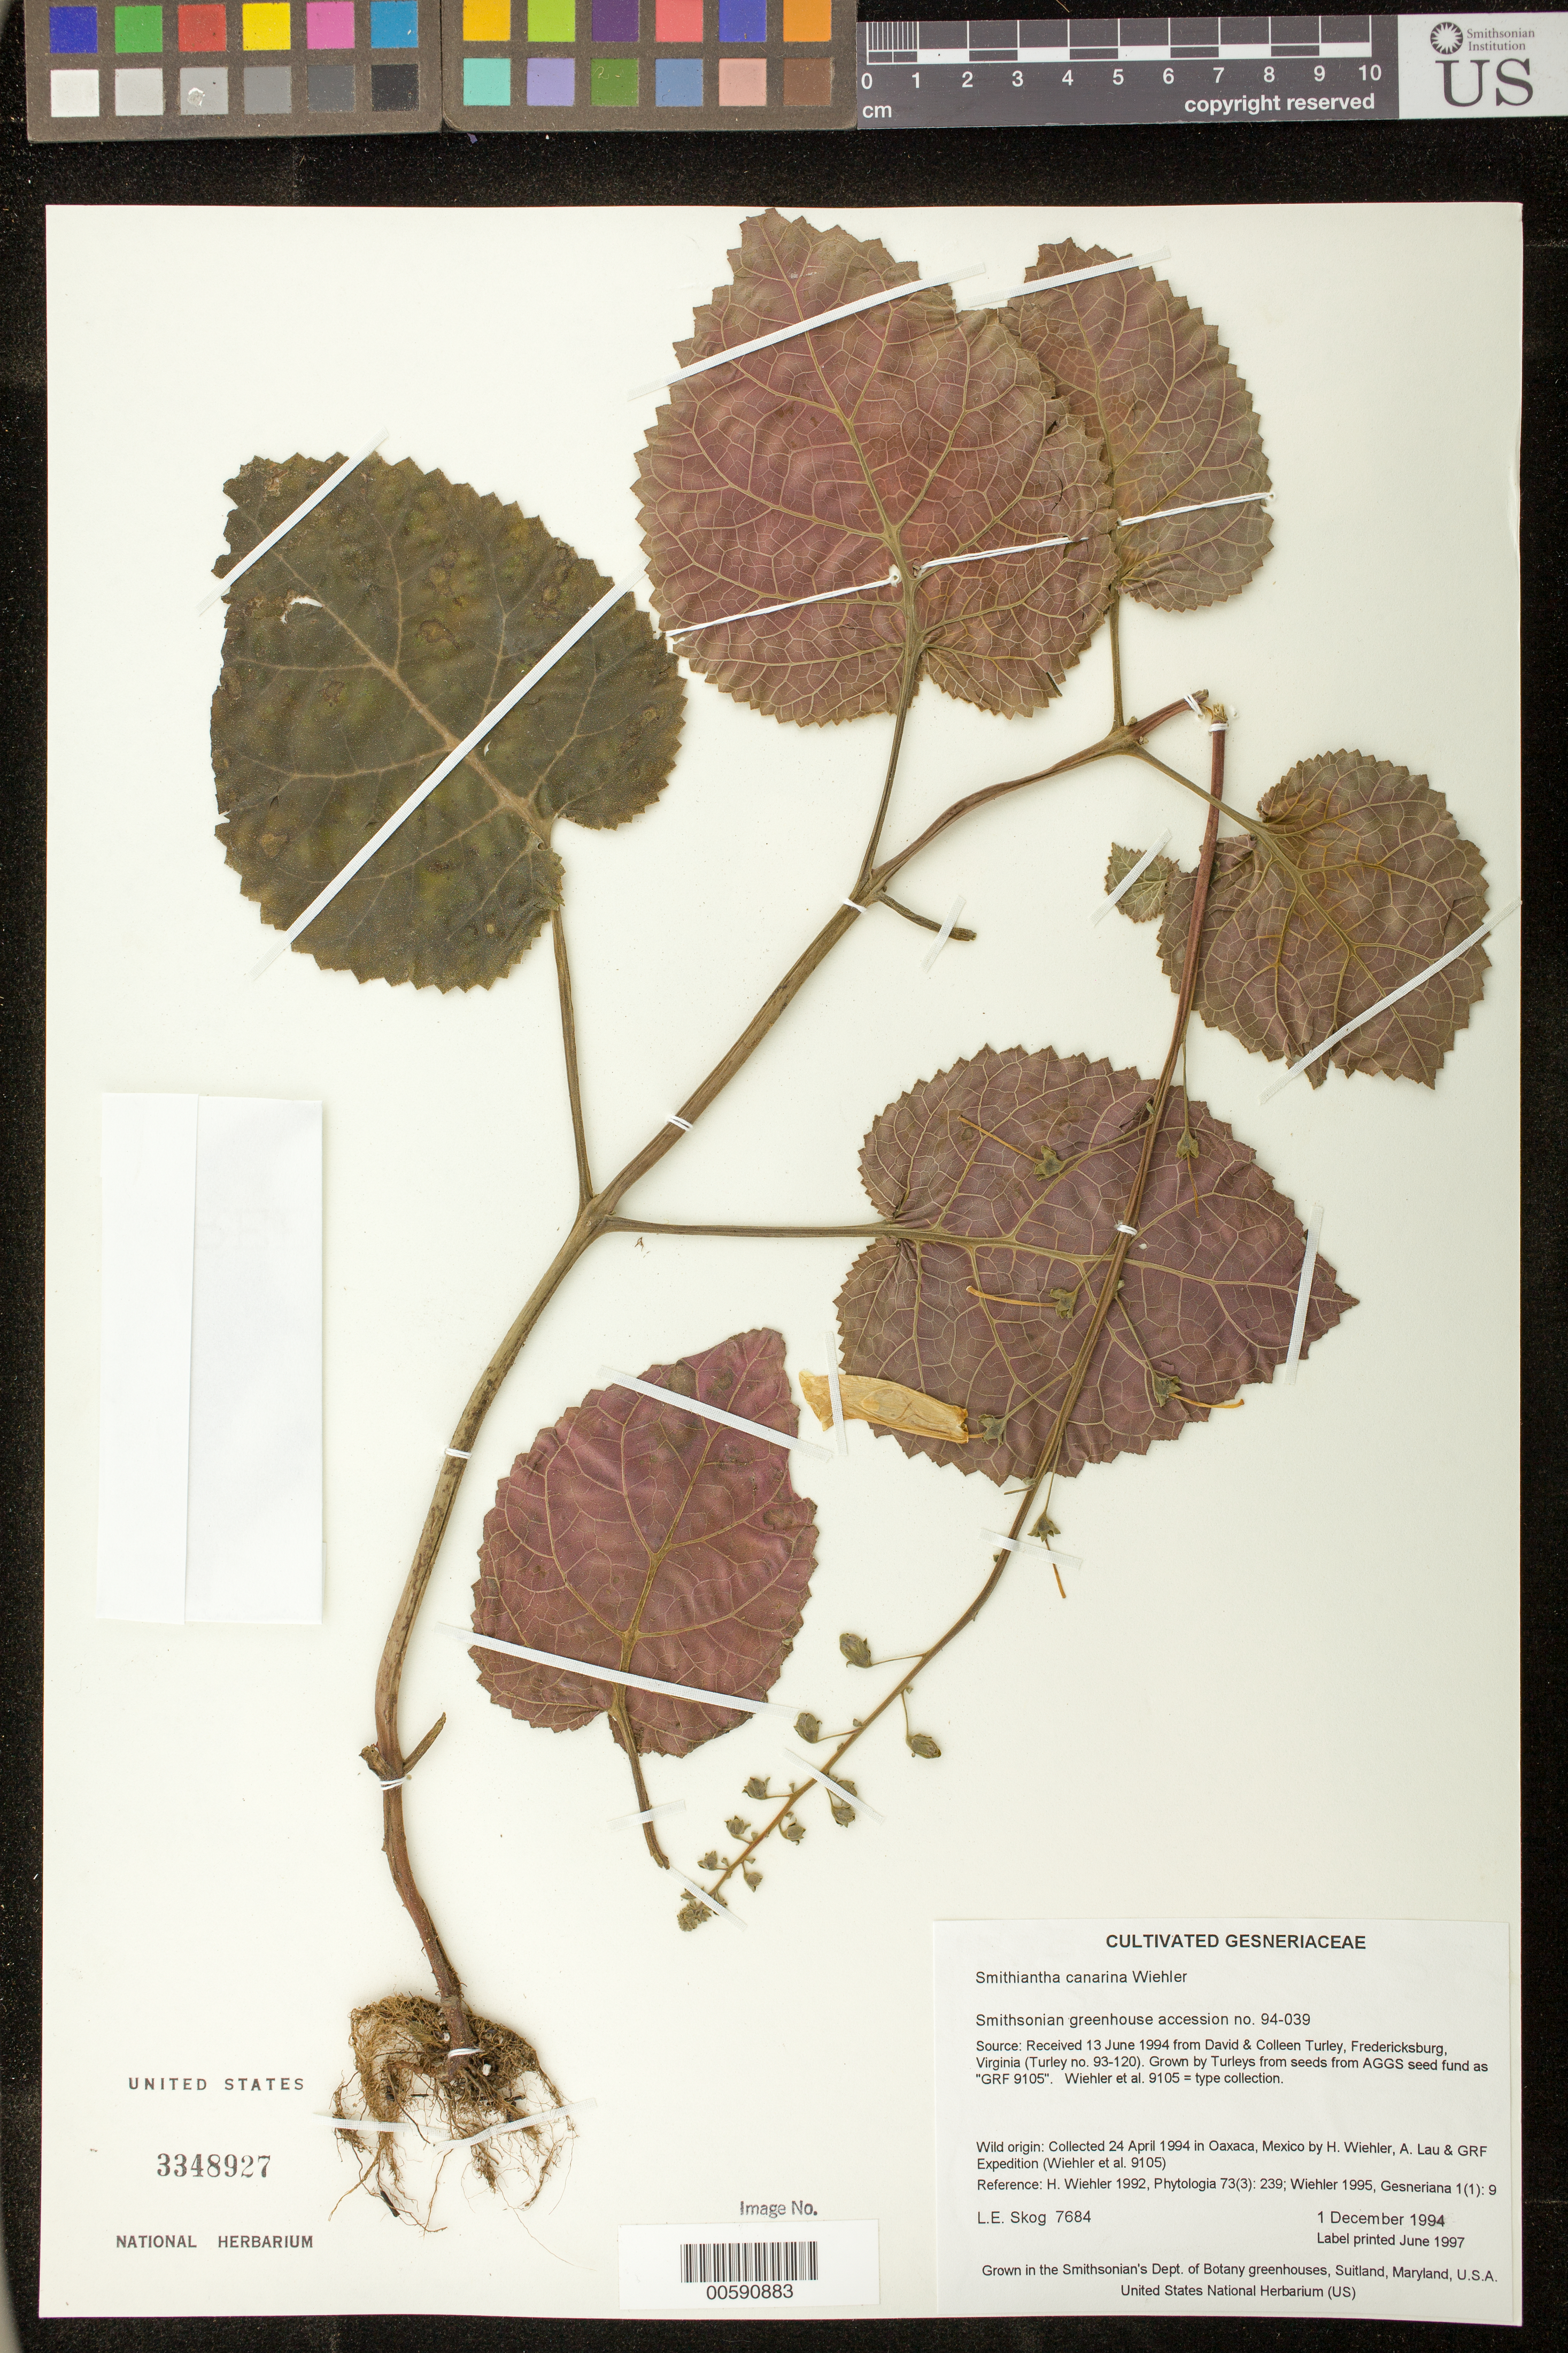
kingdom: Plantae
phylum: Tracheophyta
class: Magnoliopsida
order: Lamiales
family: Gesneriaceae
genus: Smithiantha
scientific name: Smithiantha canarina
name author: Wiehler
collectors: L. E. Skog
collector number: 7684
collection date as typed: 01 Dec 1994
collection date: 1994-12-01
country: Mexico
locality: Grown in the Smithsonian's Dept. of Botany greenhouses, Suitland, Maryland, U.S.A.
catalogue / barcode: US 3348927